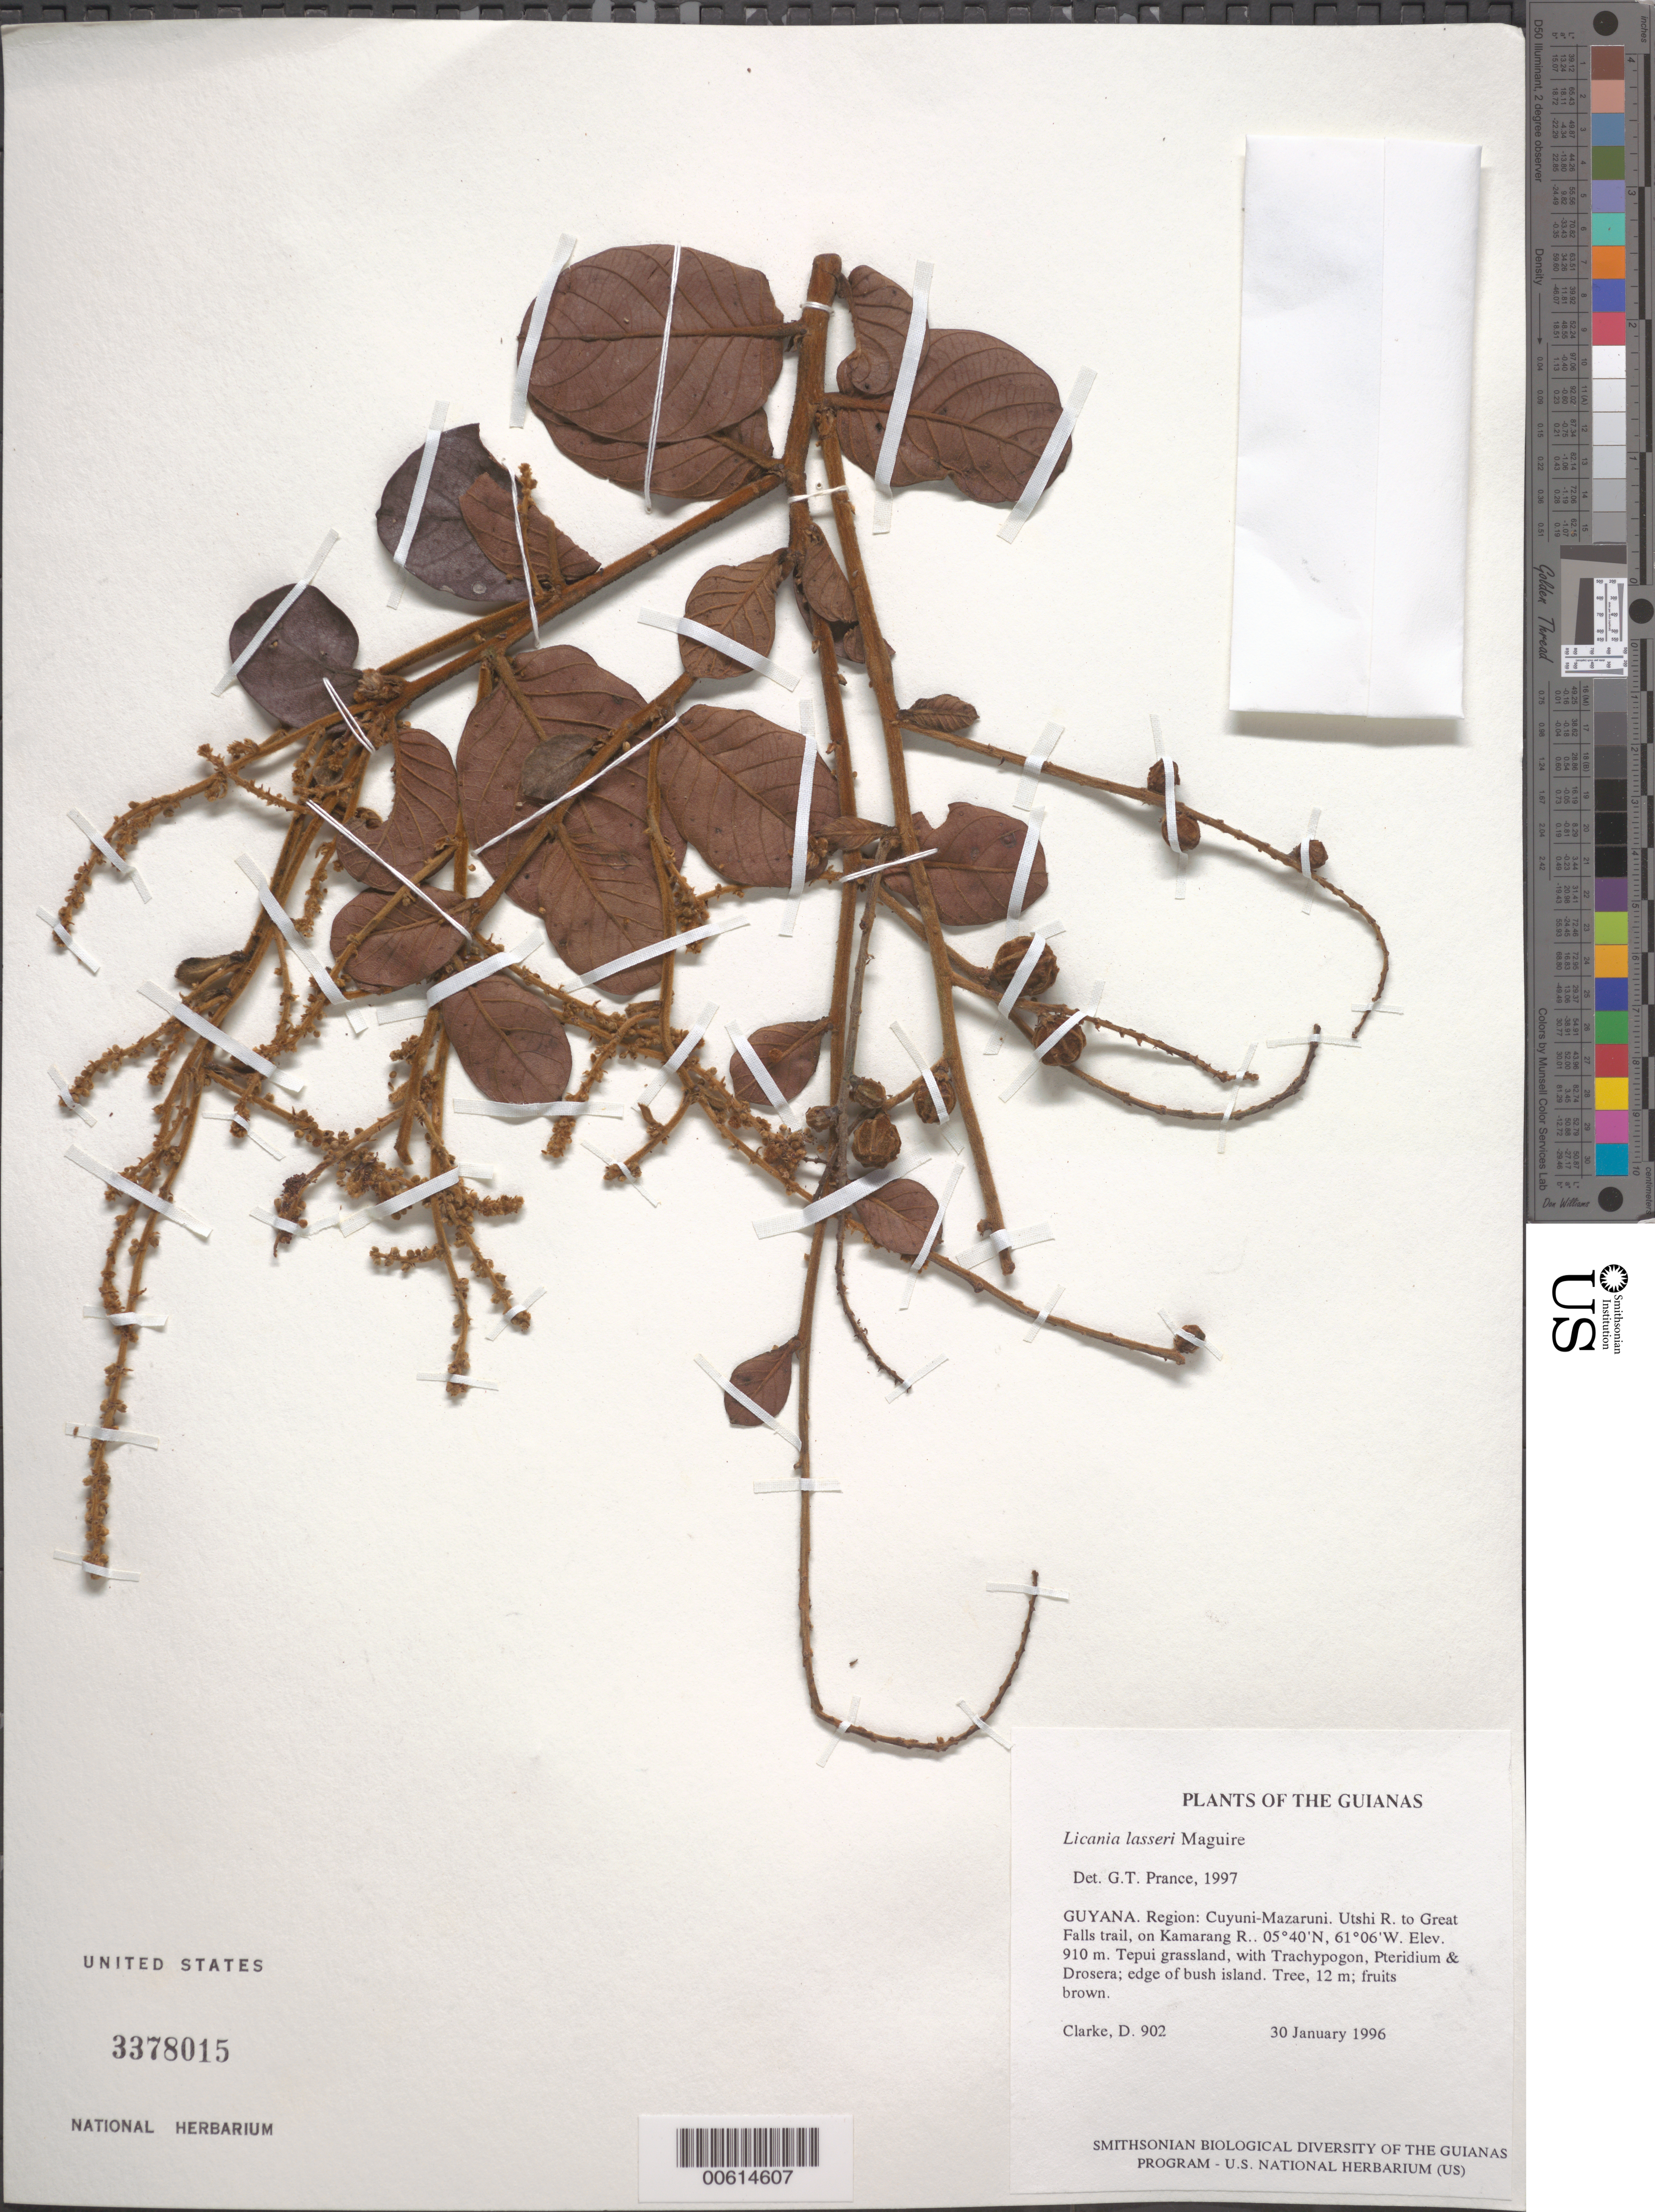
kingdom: Plantae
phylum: Tracheophyta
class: Magnoliopsida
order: Malpighiales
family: Chrysobalanaceae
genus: Hymenopus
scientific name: Hymenopus lasseri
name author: (Maguire) Sothers & Prance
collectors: H. D. Clarke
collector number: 902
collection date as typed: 30 January 1996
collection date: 1996-01-30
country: Guyana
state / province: Cuyuni-Mazaruni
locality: Utshi R. to Great Falls trail, on Kamarang R.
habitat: Tepui grassland, with Trachypogon, Pteridium & Drosera; edge of bush island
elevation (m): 910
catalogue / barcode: US 3378015